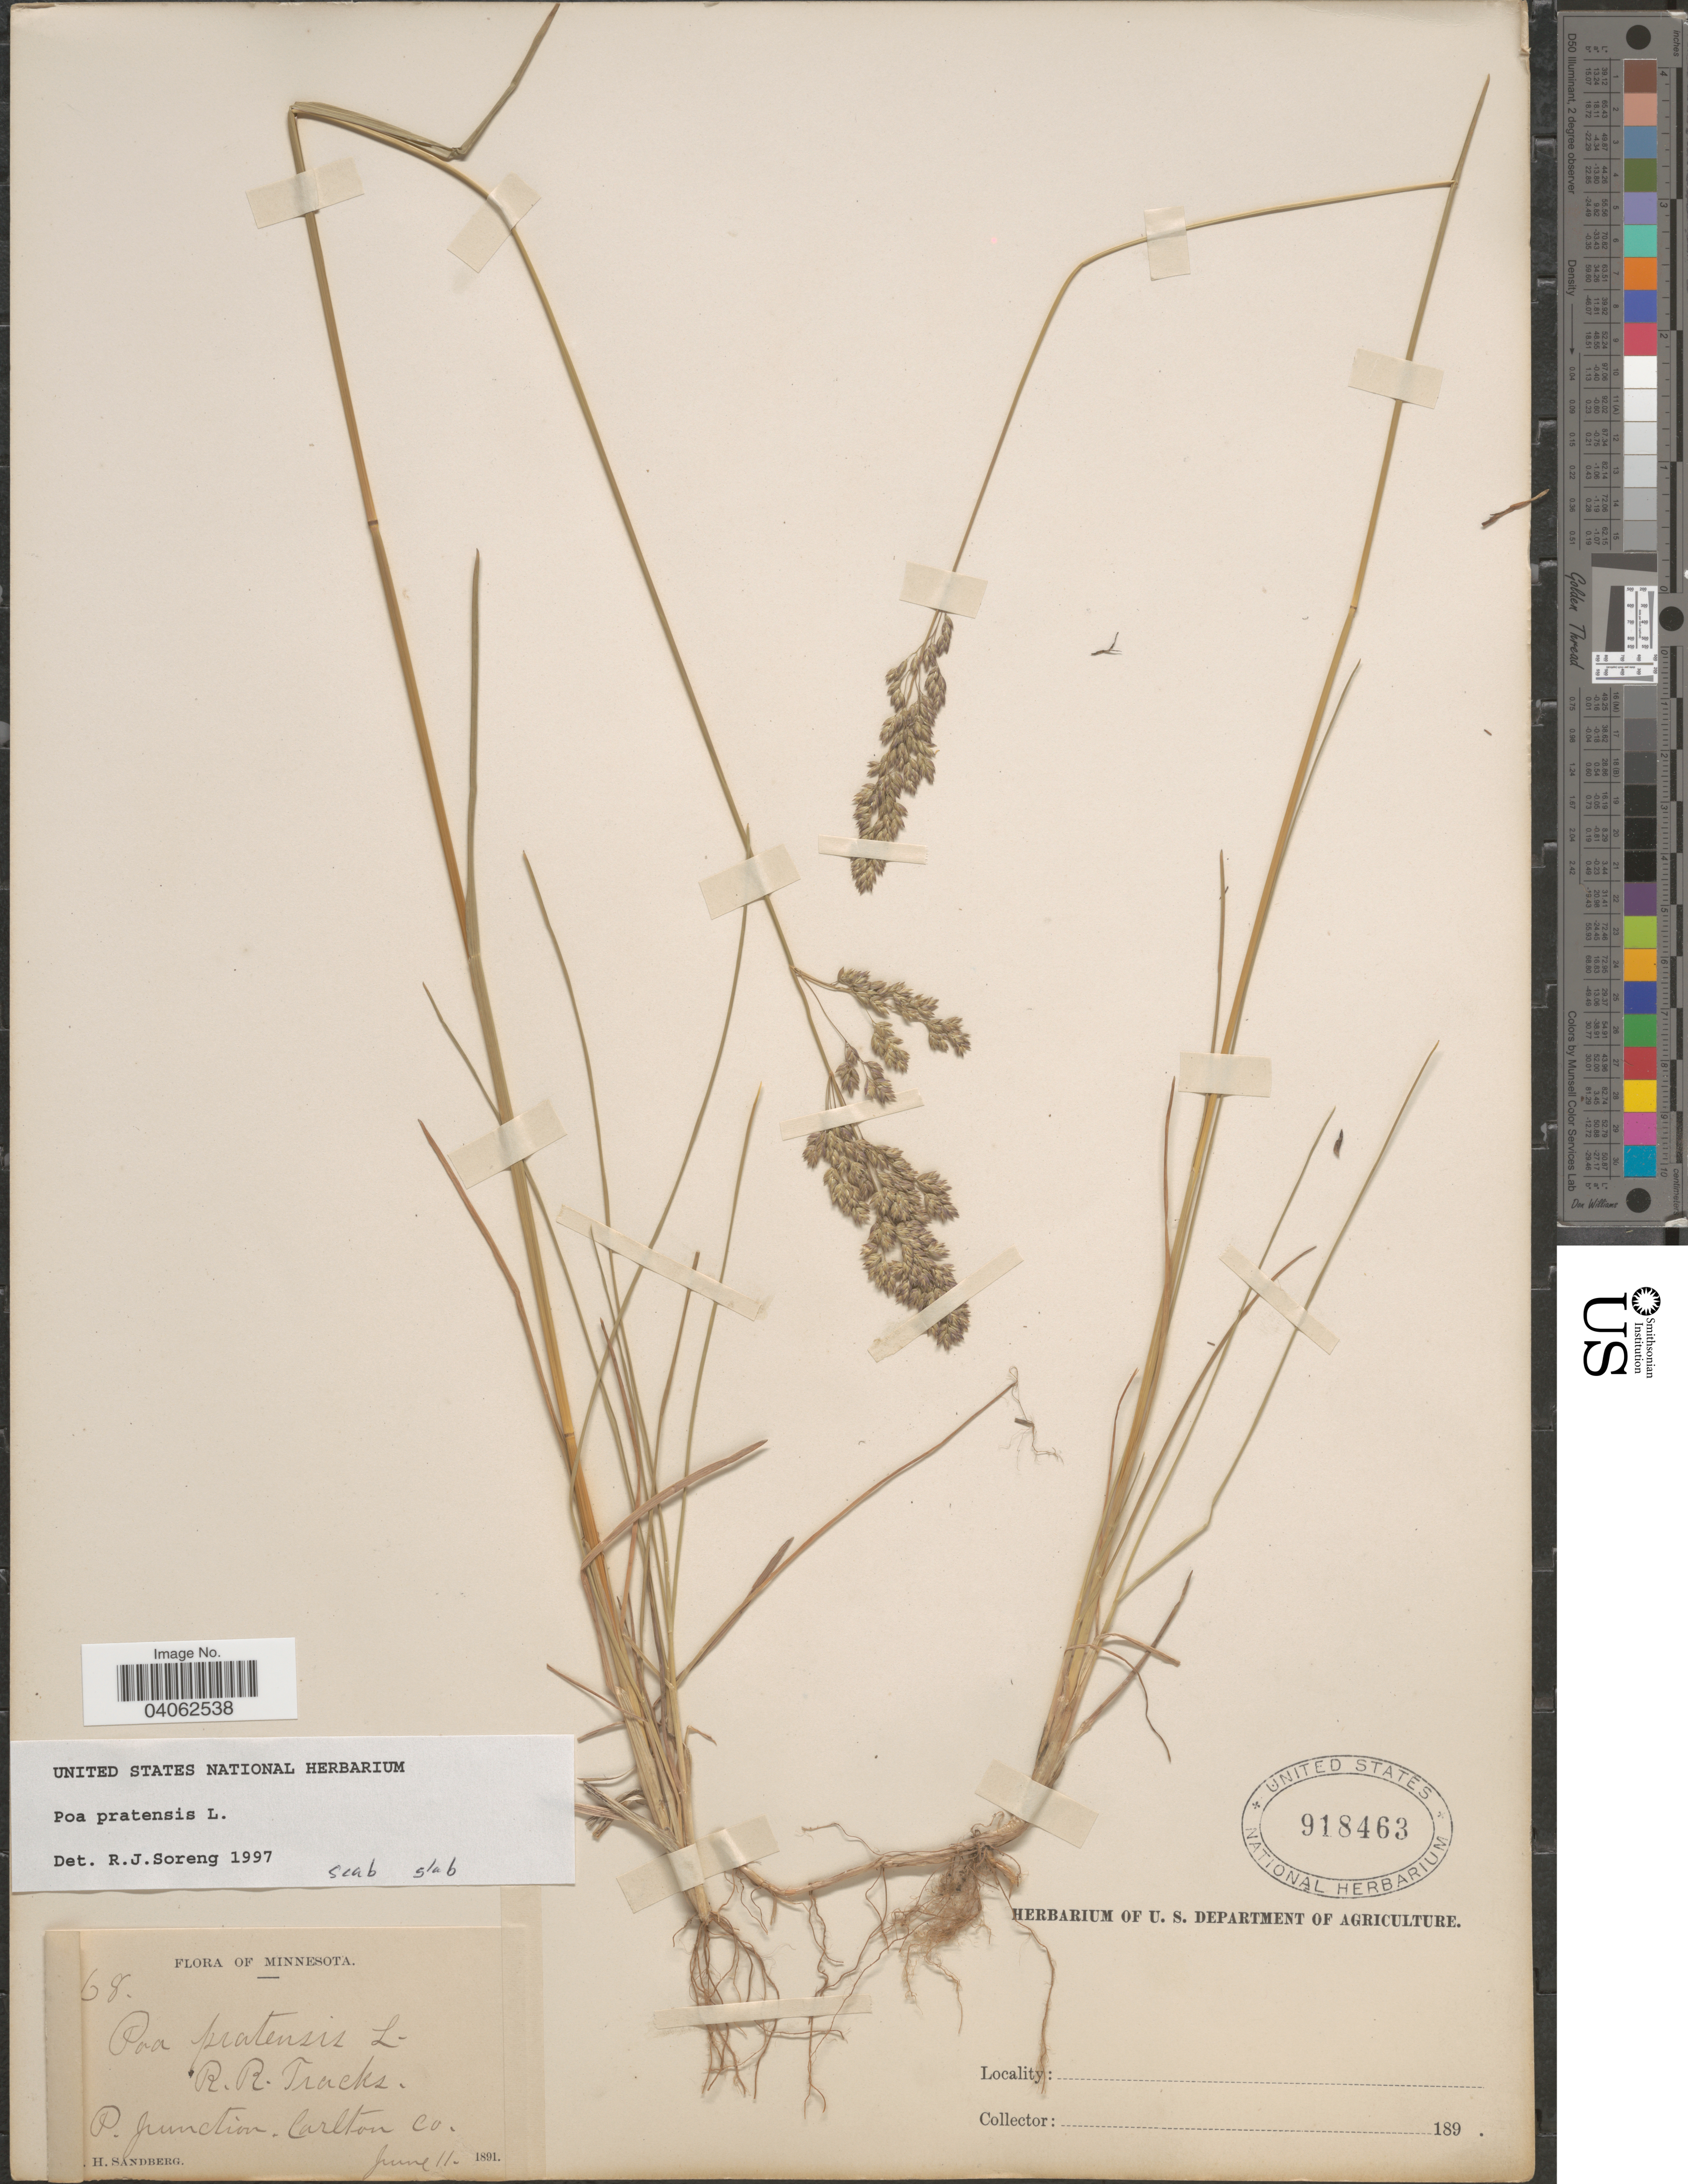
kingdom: Plantae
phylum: Tracheophyta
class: Liliopsida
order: Poales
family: Poaceae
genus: Poa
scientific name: Poa pratensis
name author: L.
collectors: J. H. Sandberg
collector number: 68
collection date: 1891-06-11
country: United States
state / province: Minnesota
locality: R.R. Tracks. P. Junction. Carlton Co.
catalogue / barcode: US 918463